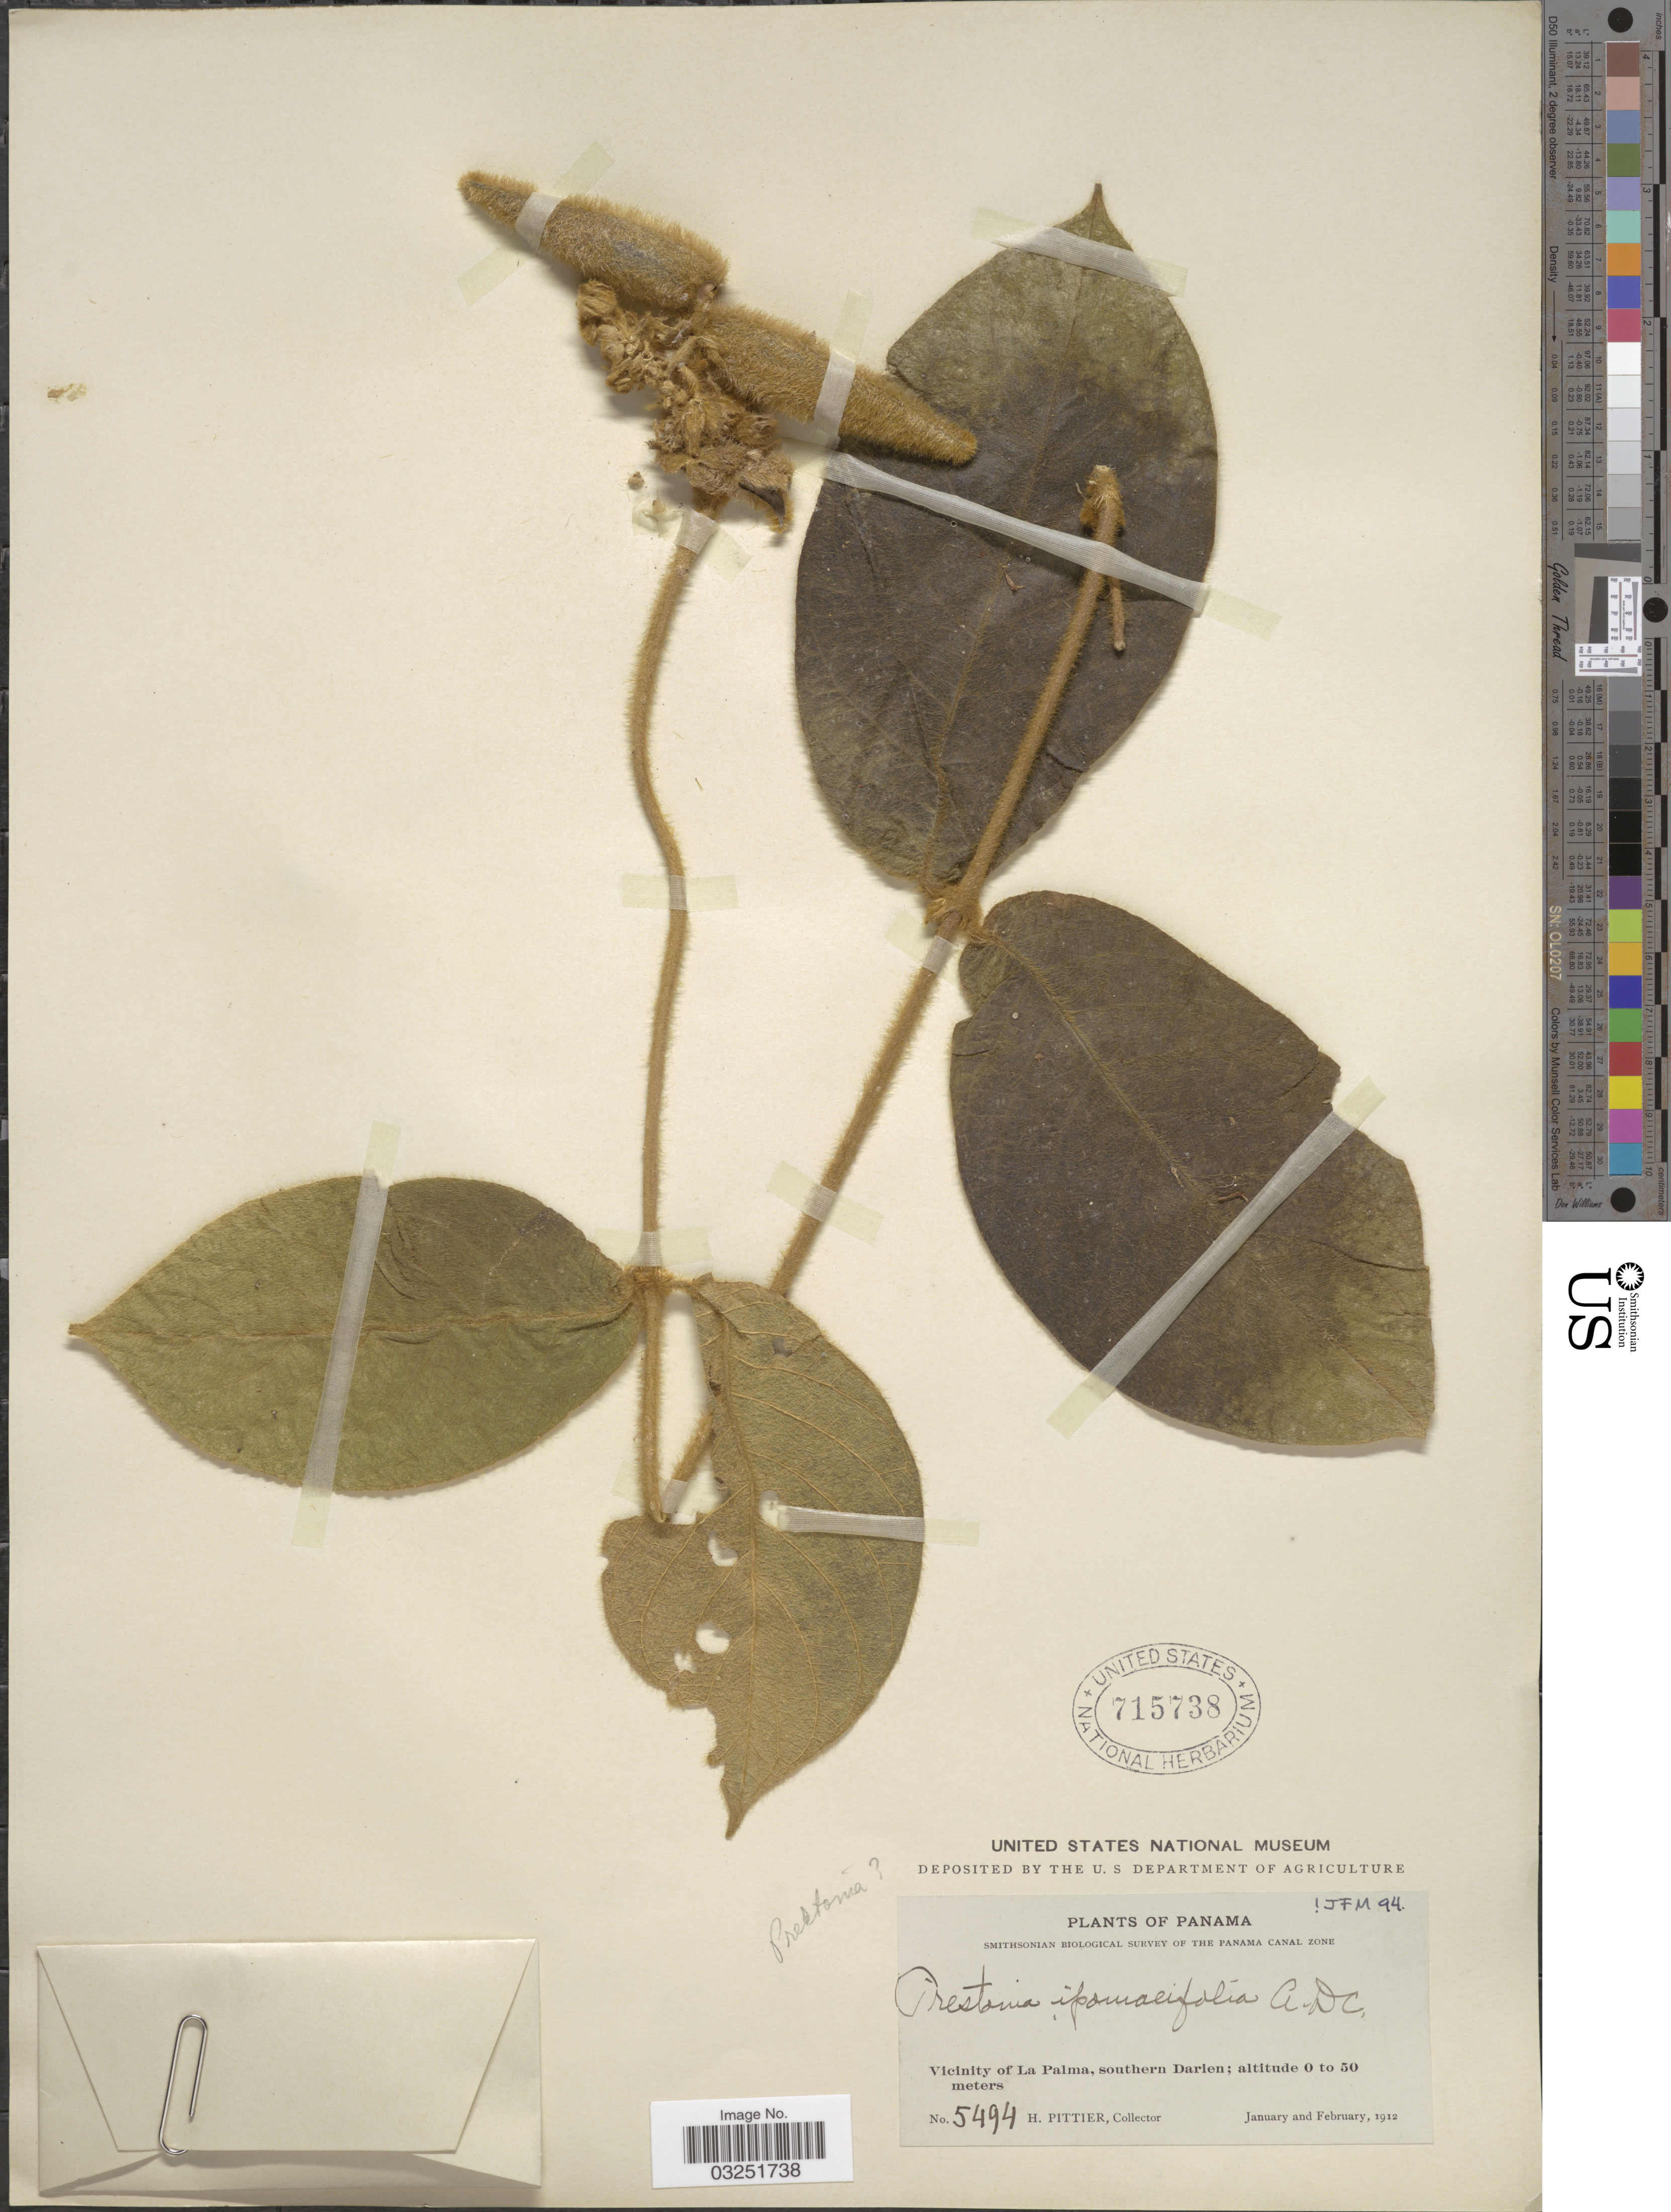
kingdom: Plantae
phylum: Tracheophyta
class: Magnoliopsida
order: Gentianales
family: Apocynaceae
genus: Prestonia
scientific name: Prestonia ipomaeifolia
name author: A. DC.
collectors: H. F. Pittier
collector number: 5494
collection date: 1912-01/1912-02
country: Panama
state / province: Darién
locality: The Panama Canal Zone, Vicinity of La Palma, southern Darien.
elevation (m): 0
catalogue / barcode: US 715738